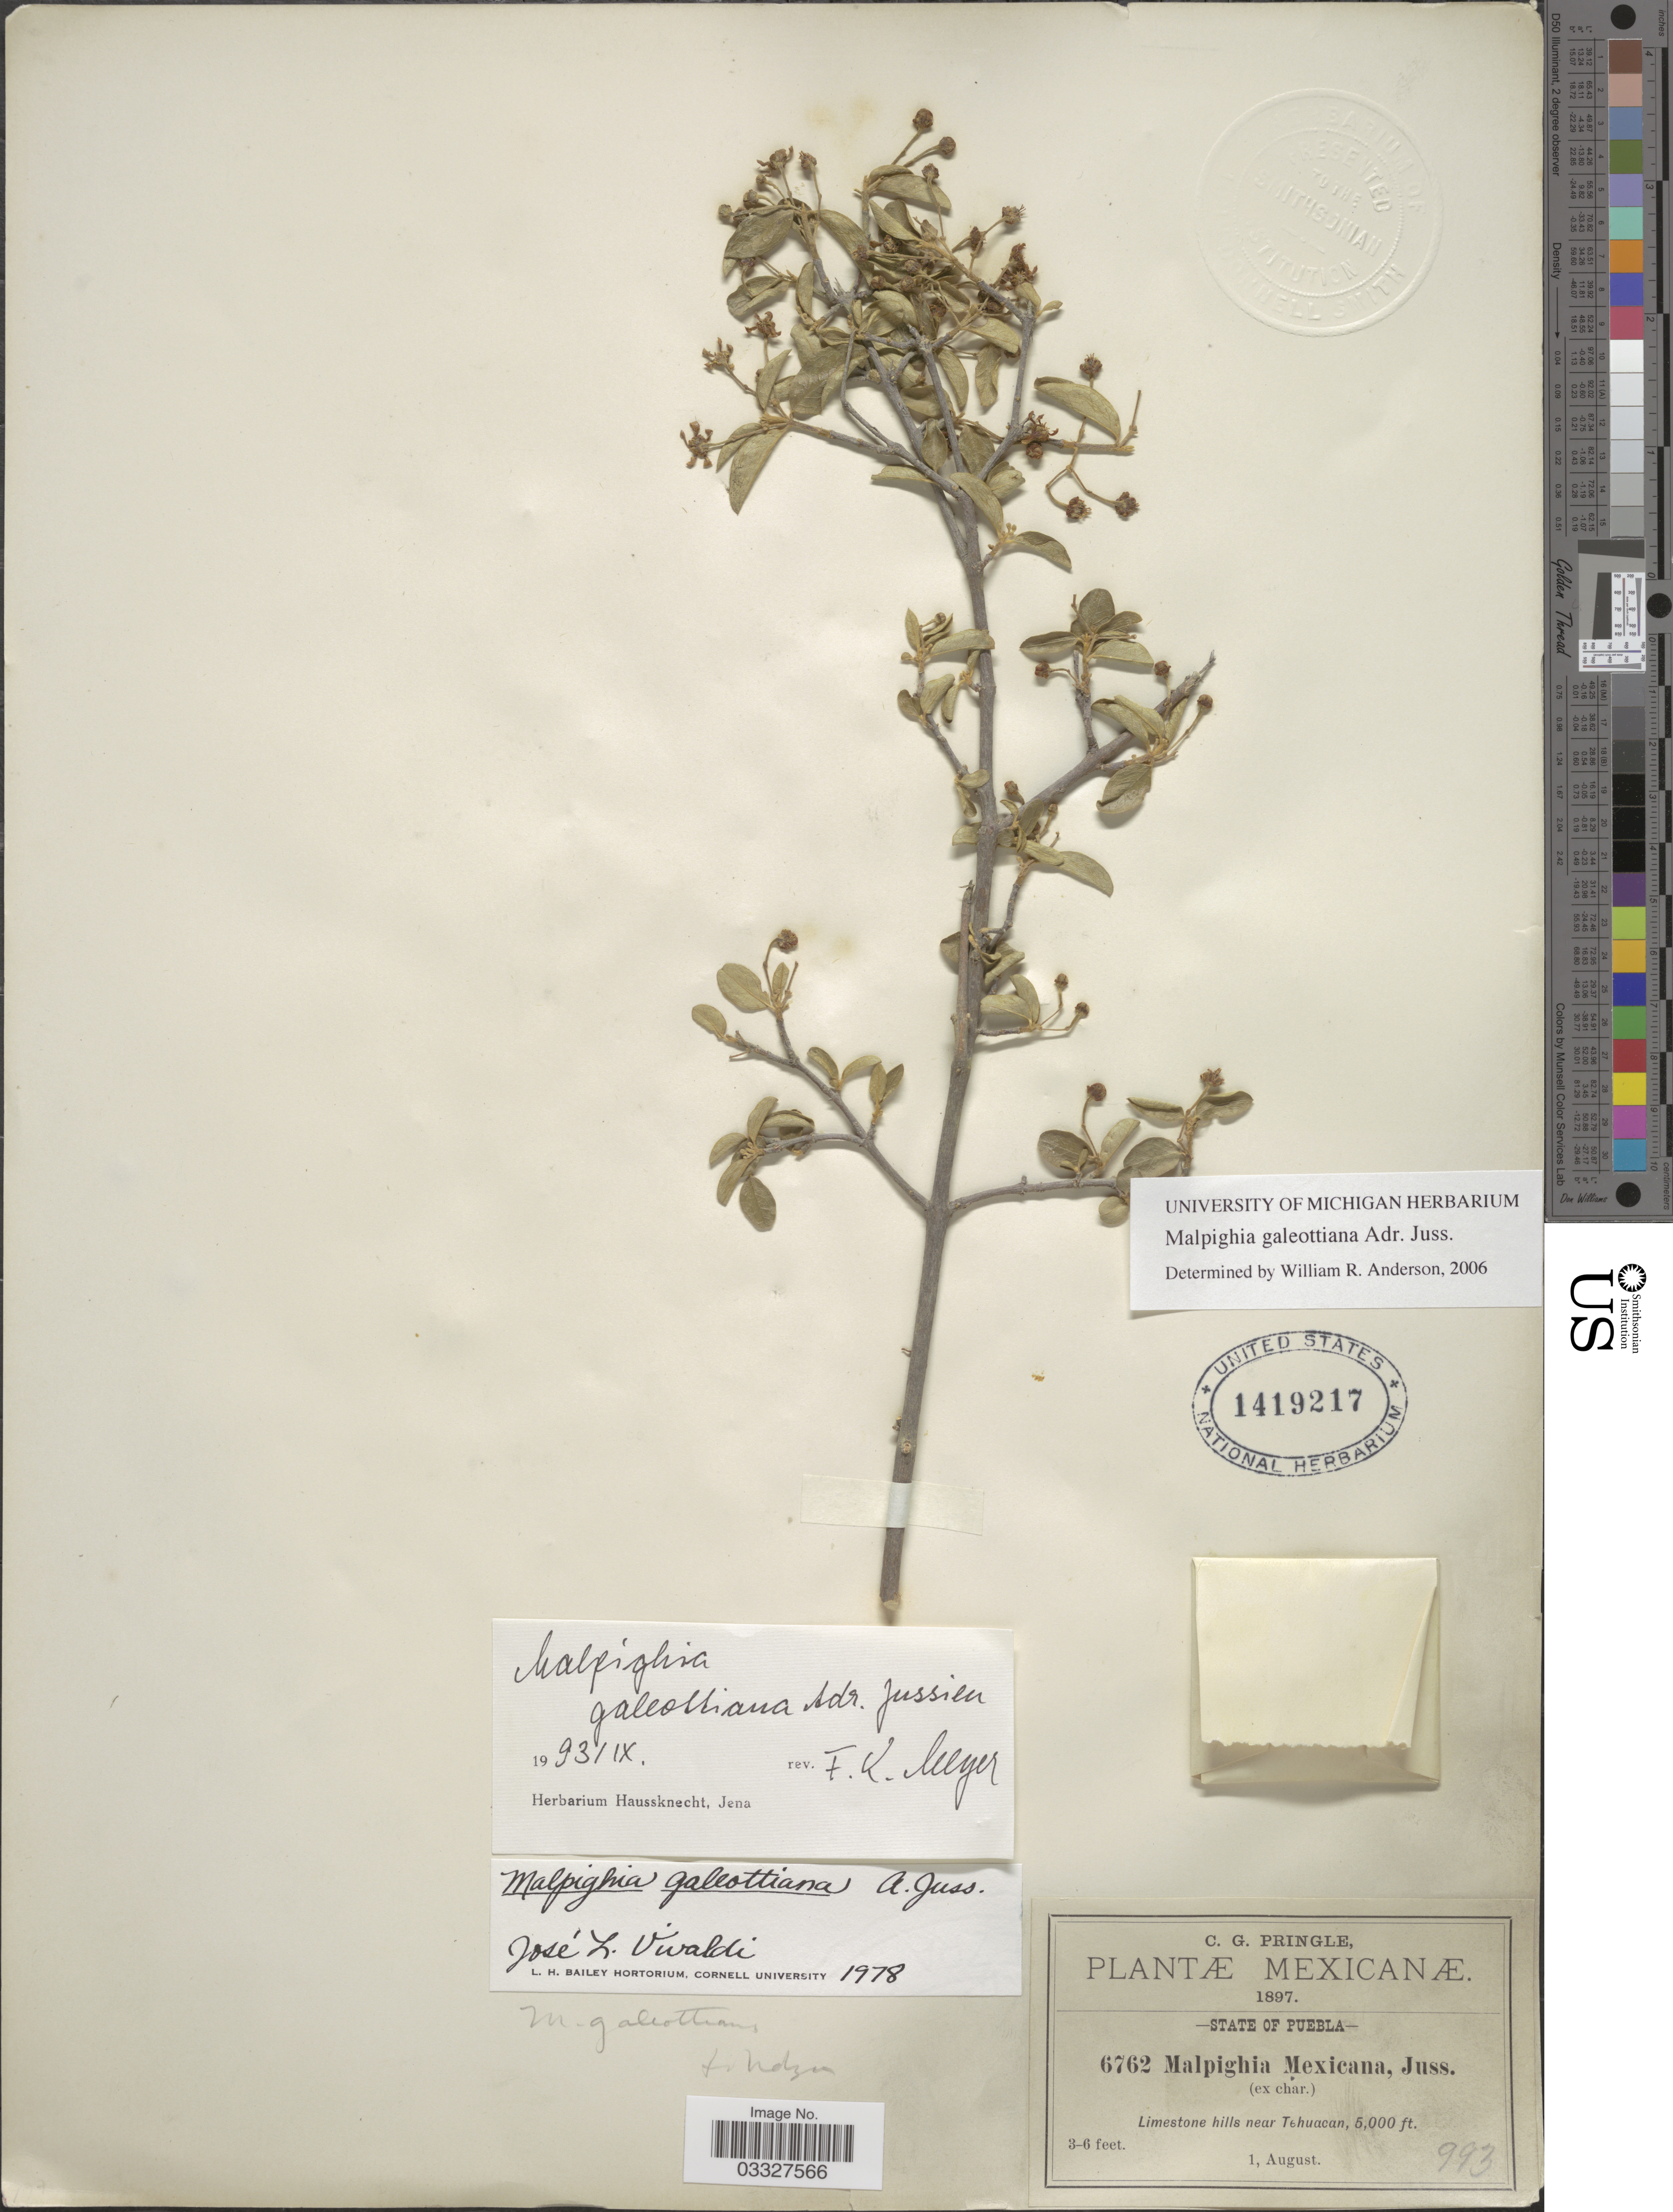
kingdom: Plantae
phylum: Tracheophyta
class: Magnoliopsida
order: Malpighiales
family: Malpighiaceae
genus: Malpighia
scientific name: Malpighia galeottiana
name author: A. Juss.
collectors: C. G. Pringle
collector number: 6762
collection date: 1897-08-01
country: Mexico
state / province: Puebla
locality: Limestone hills near Tehuacan.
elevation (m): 1524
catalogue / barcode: US 1419217